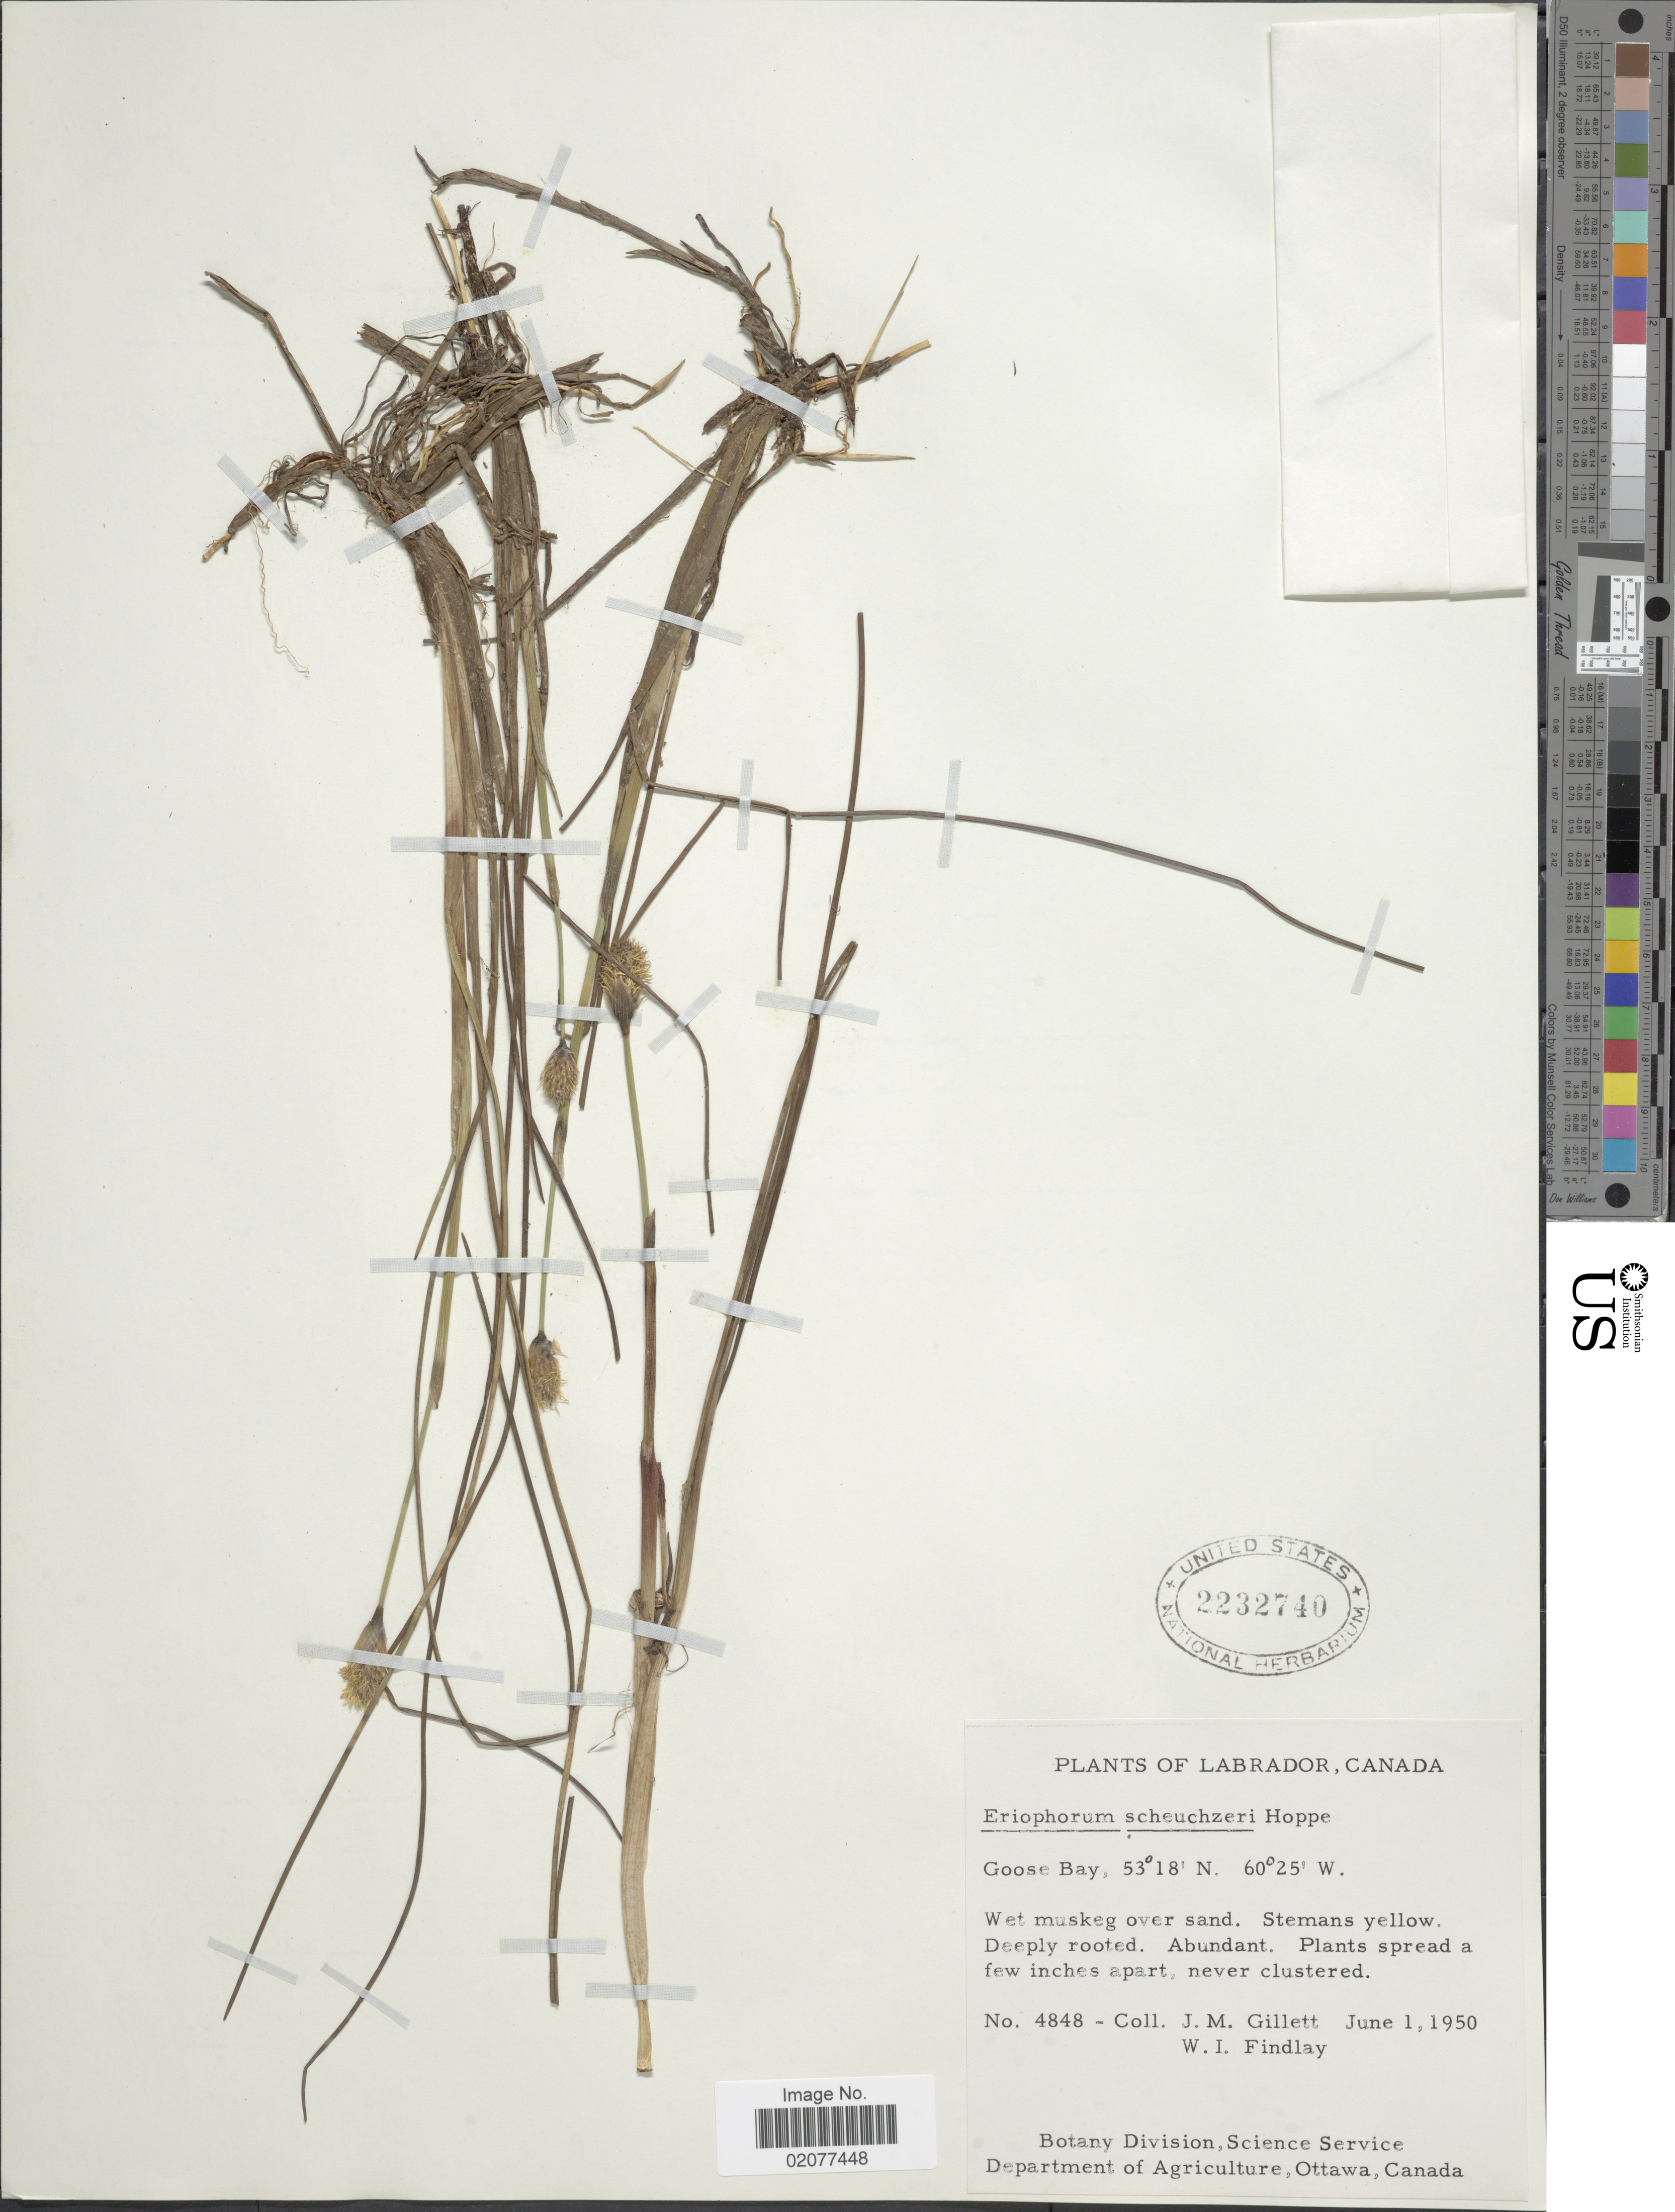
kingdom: Plantae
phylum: Tracheophyta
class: Liliopsida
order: Poales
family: Cyperaceae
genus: Eriophorum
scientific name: Eriophorum scheuchzeri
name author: Hoppe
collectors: J. M. Gillett & W. Findlay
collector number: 4848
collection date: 1950-06-01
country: Canada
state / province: Newfoundland and Labrador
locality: Labrador, Canada. Goose Bay.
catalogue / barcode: US 2232740